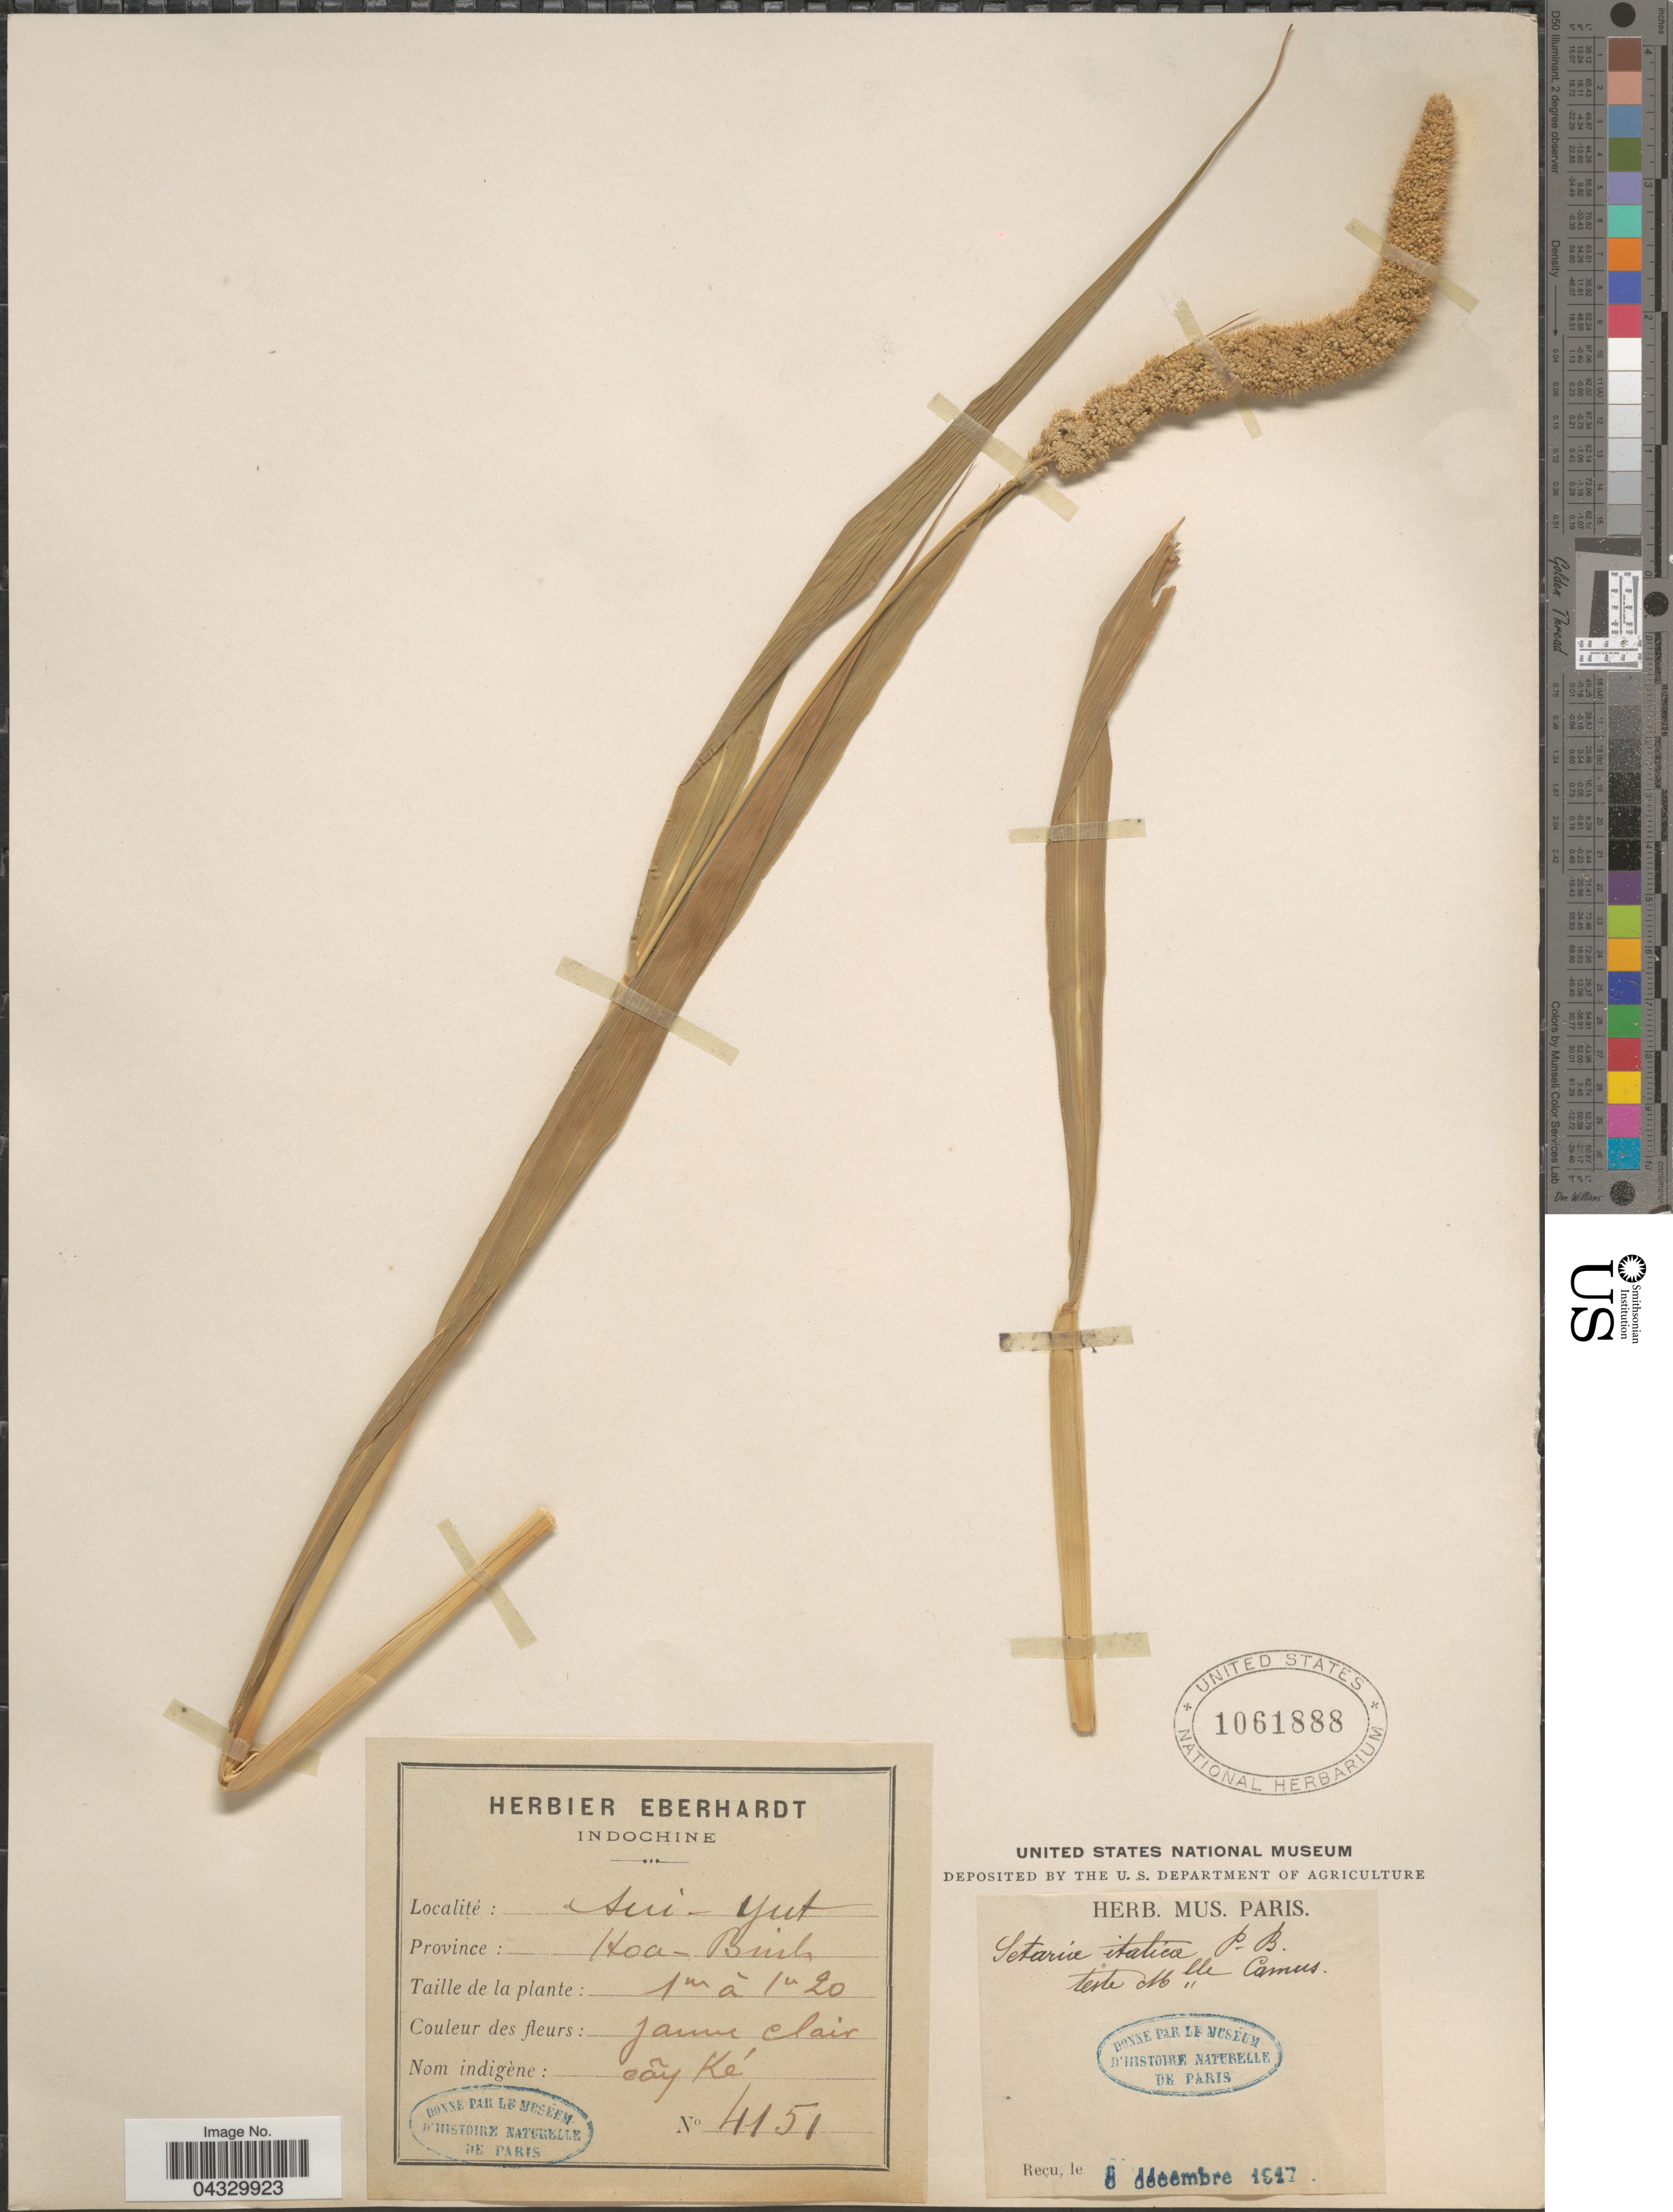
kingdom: Plantae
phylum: Tracheophyta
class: Liliopsida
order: Poales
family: Poaceae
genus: Setaria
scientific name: Setaria italica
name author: (L.) P. Beauv.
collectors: ex herb. Eberhardt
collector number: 4151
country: Vietnam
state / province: Hoa Binh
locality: Sui-Yut.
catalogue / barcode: US 1061888